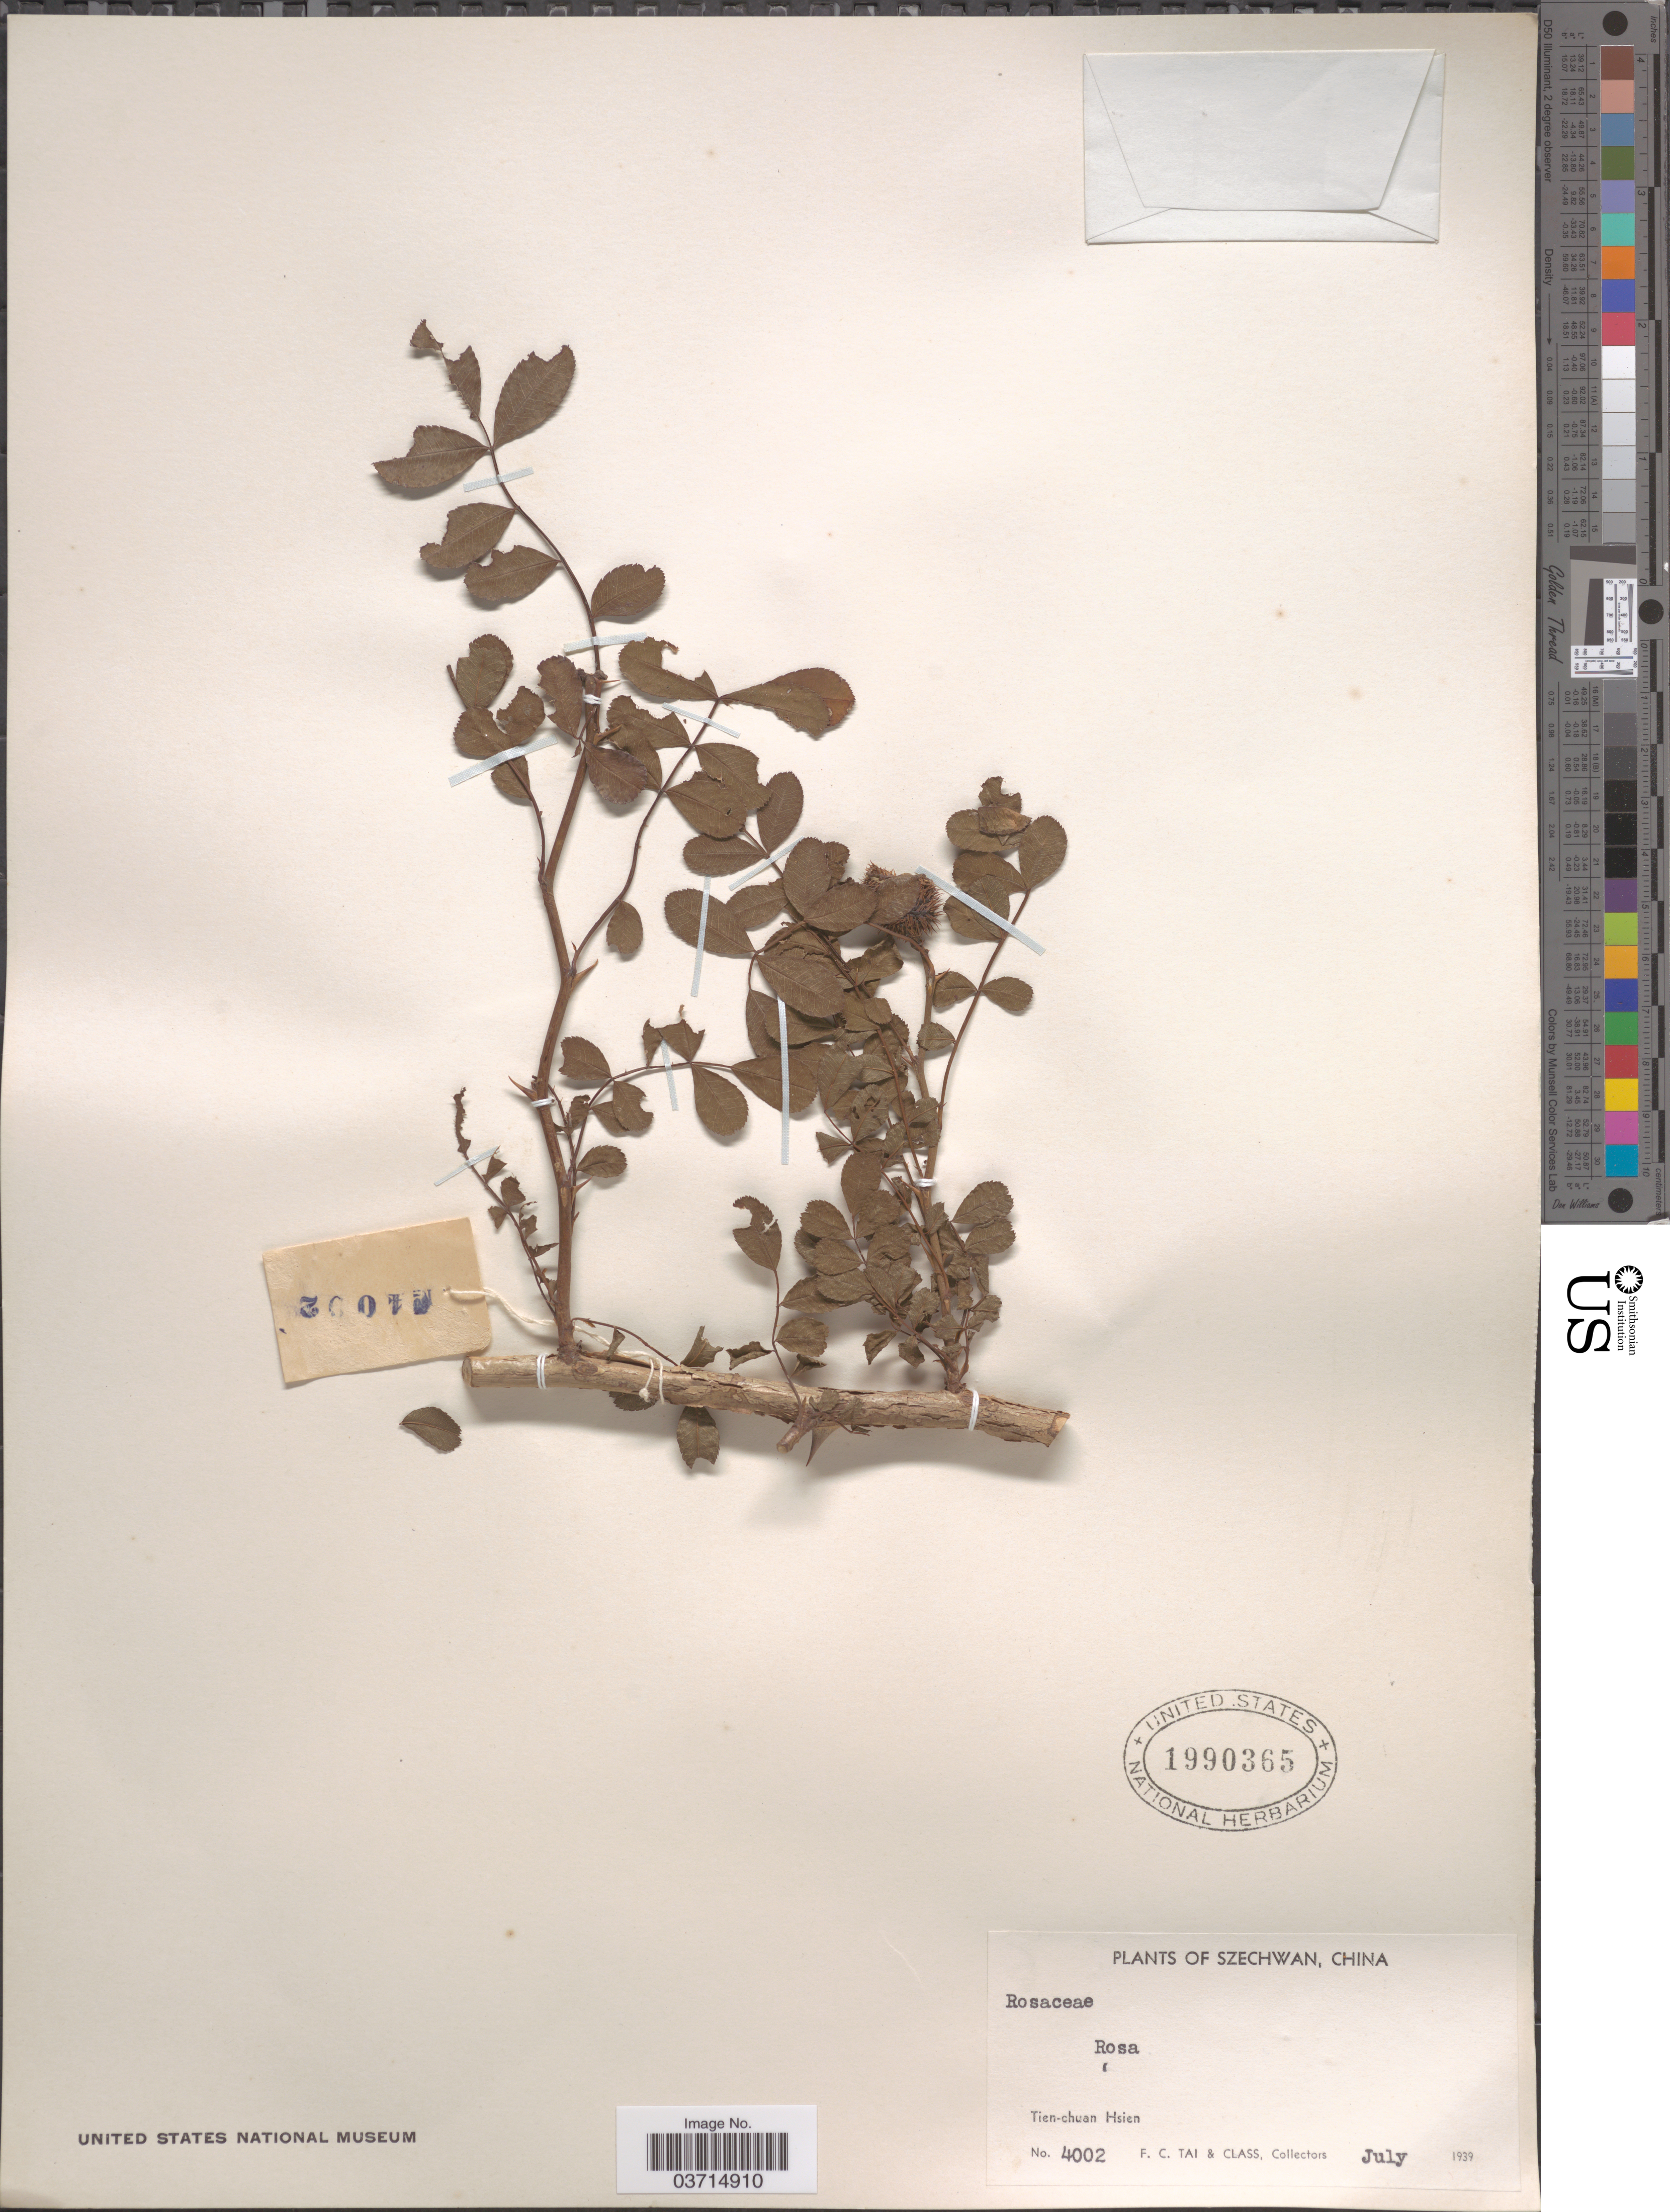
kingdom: Plantae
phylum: Tracheophyta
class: Magnoliopsida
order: Rosales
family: Rosaceae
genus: Rosa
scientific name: Rosa sp.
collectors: F. Tai & Class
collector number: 4002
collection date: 1939-07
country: China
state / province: Sichuan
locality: Szechwan. Tien-chuan Hsien.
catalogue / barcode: US 1990365